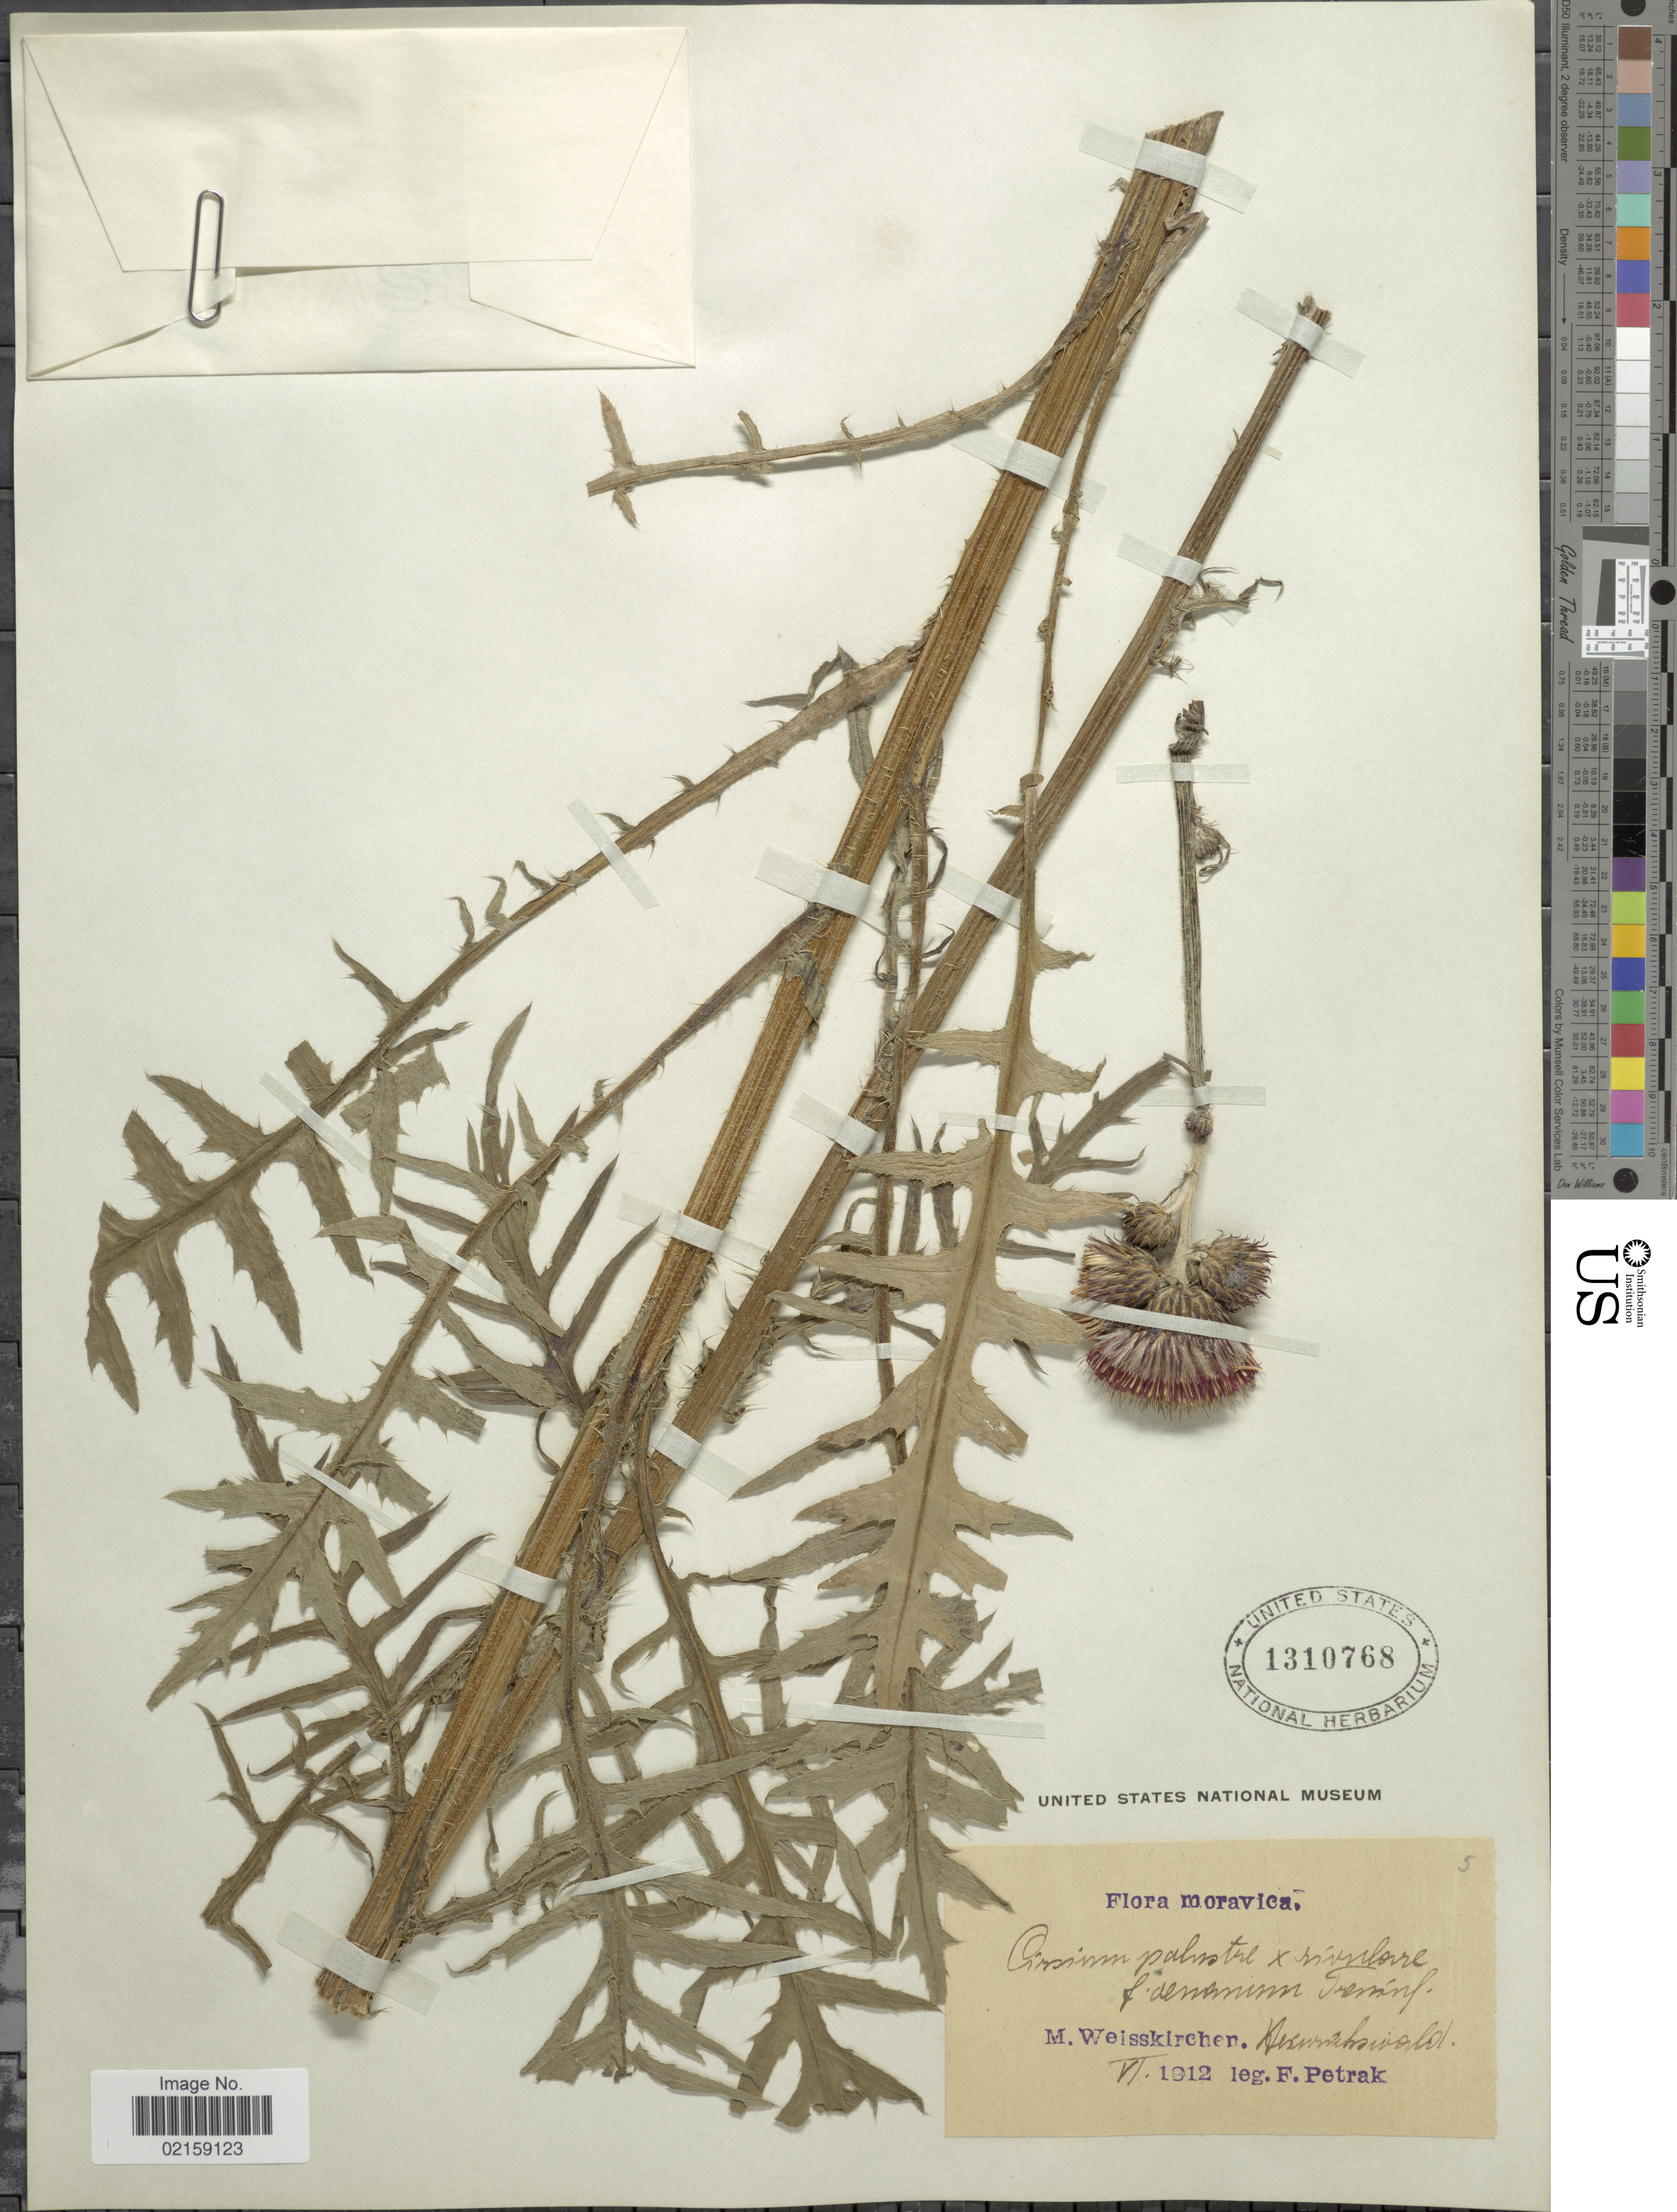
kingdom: Plantae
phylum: Tracheophyta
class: Magnoliopsida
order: Asterales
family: Asteraceae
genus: Cirsium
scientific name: Cirsium palustre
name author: (L.) Coss. ex Scop.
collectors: F. Petrak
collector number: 5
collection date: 1912-06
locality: Moravica, M. Weisskirchen, Beswachswald. [interpreted]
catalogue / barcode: US 1310768